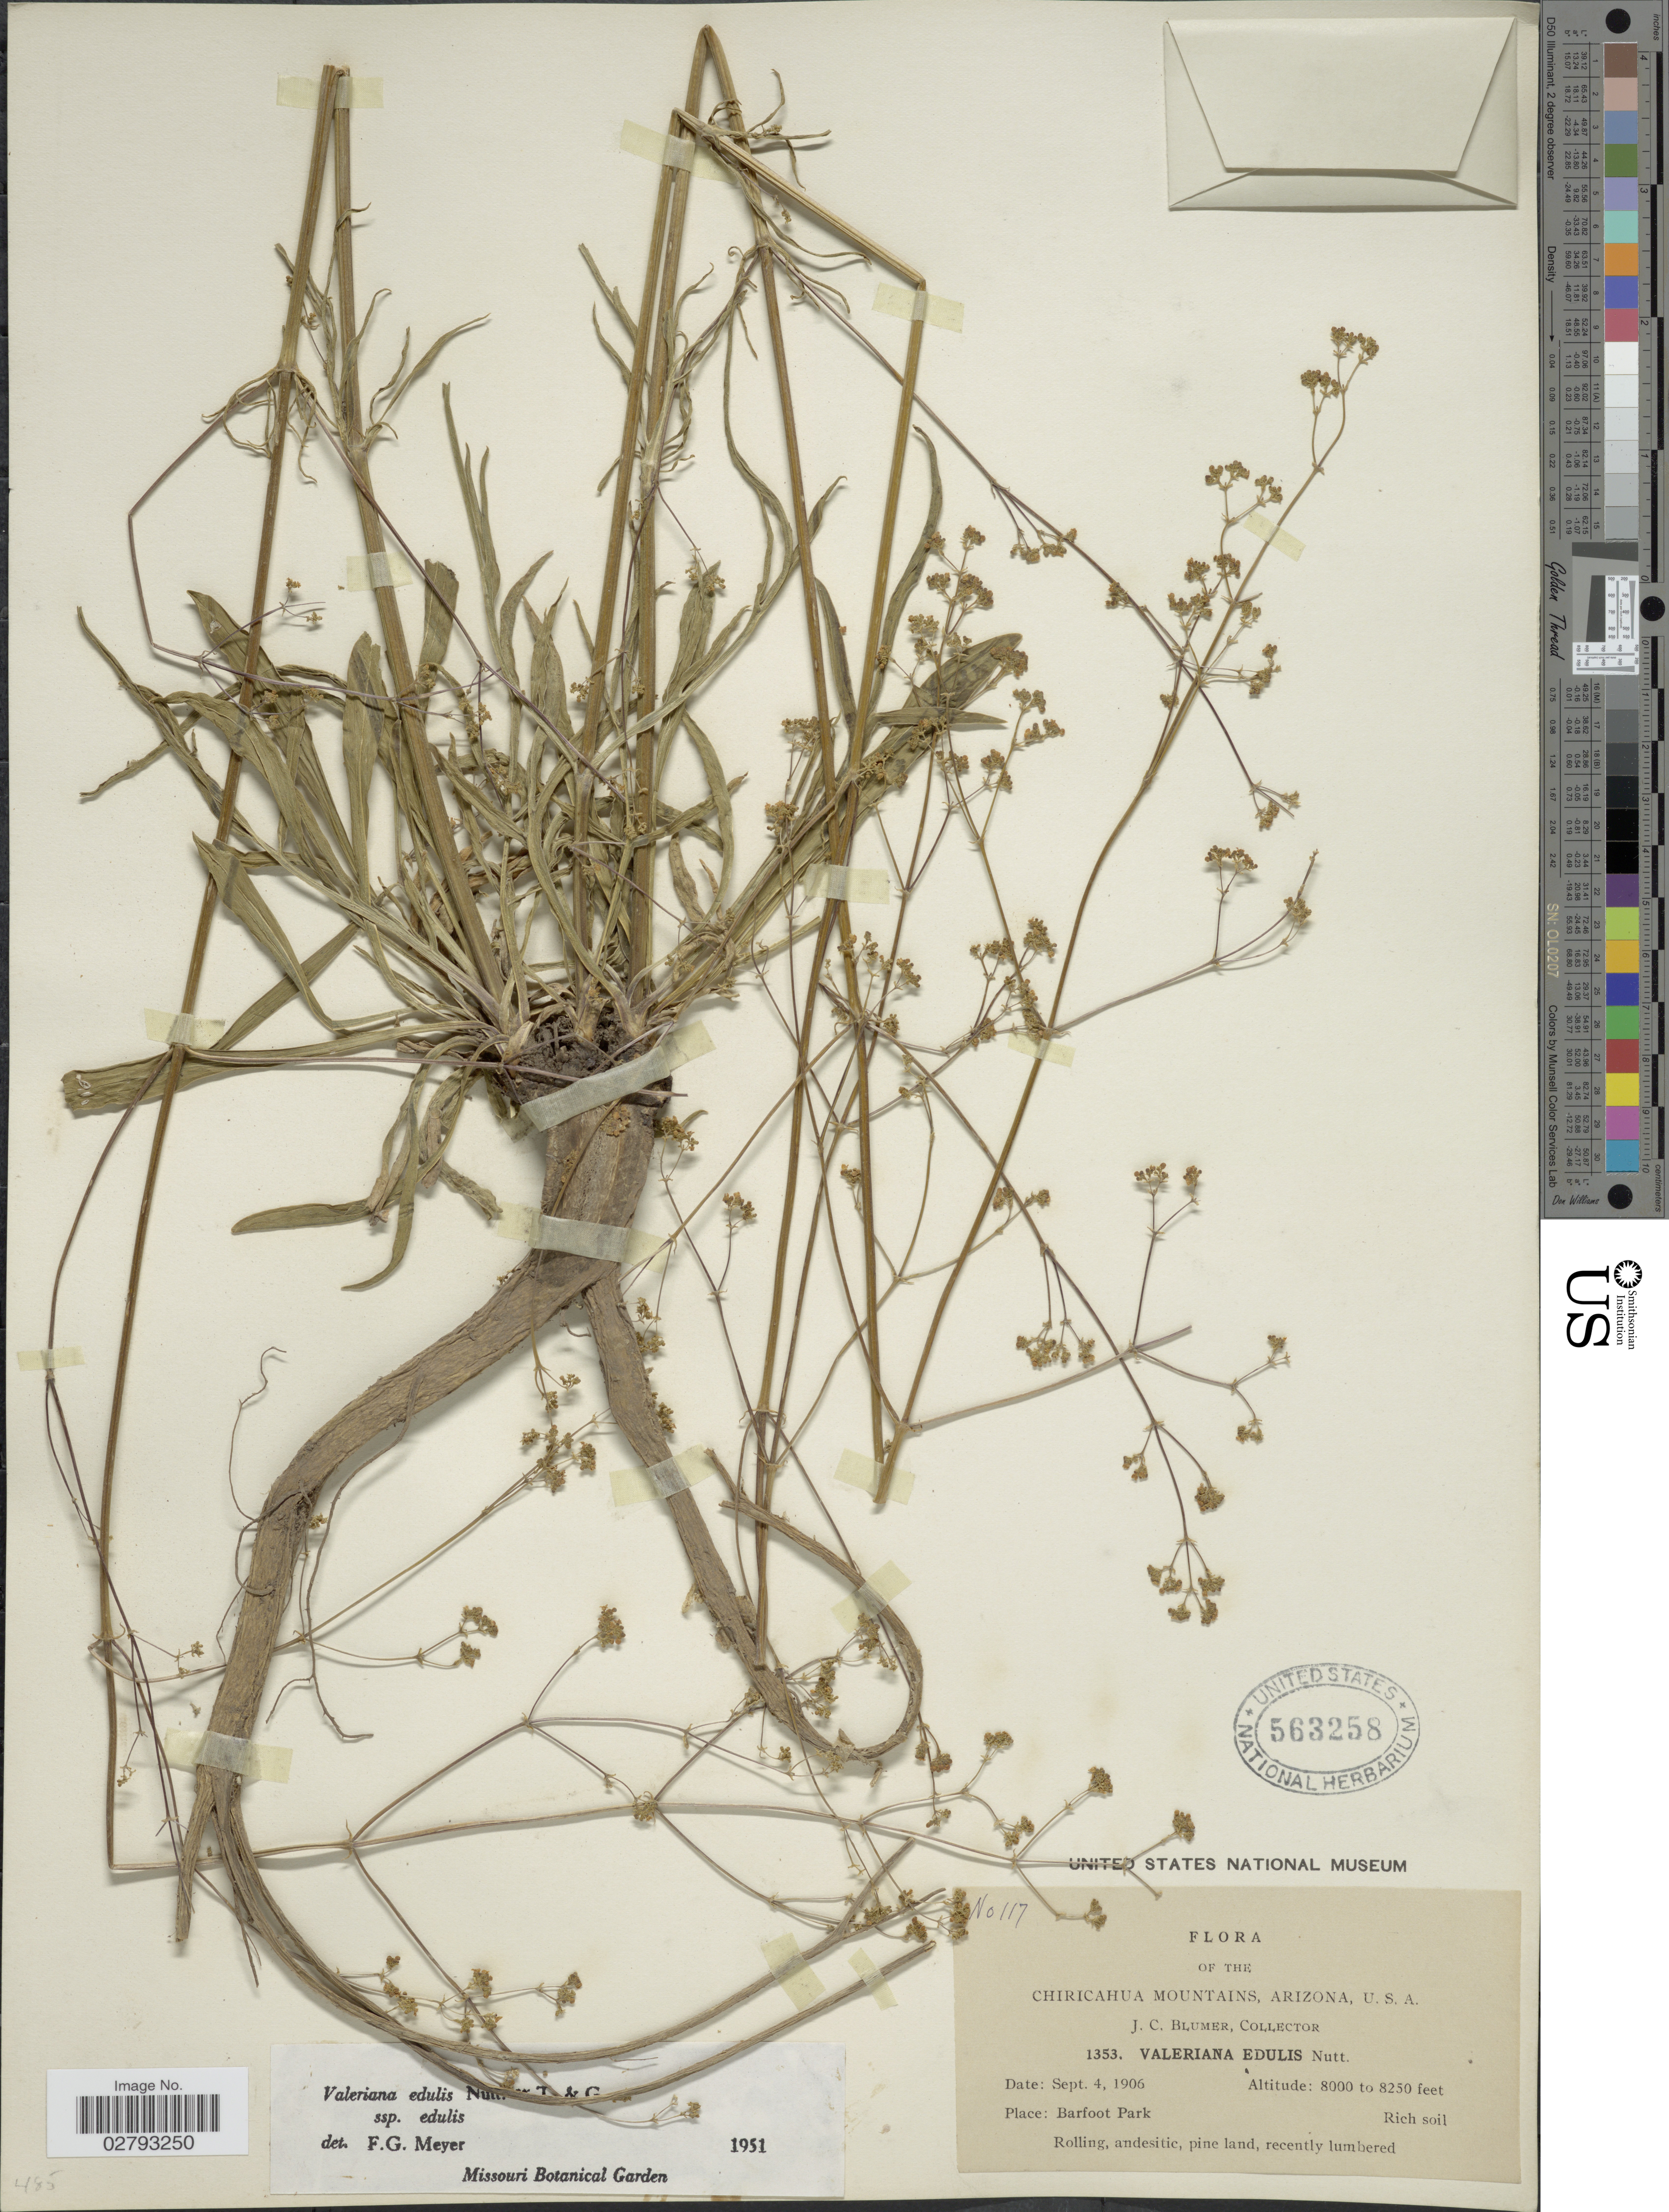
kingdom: Plantae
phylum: Tracheophyta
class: Magnoliopsida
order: Dipsacales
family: Caprifoliaceae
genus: Valeriana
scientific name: Valeriana edulis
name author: Nutt.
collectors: J. C. Blumer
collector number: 117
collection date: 1906-09-04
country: United States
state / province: Arizona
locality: Chiricahua Mountains, Barfoot Park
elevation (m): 2438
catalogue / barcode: US 563258